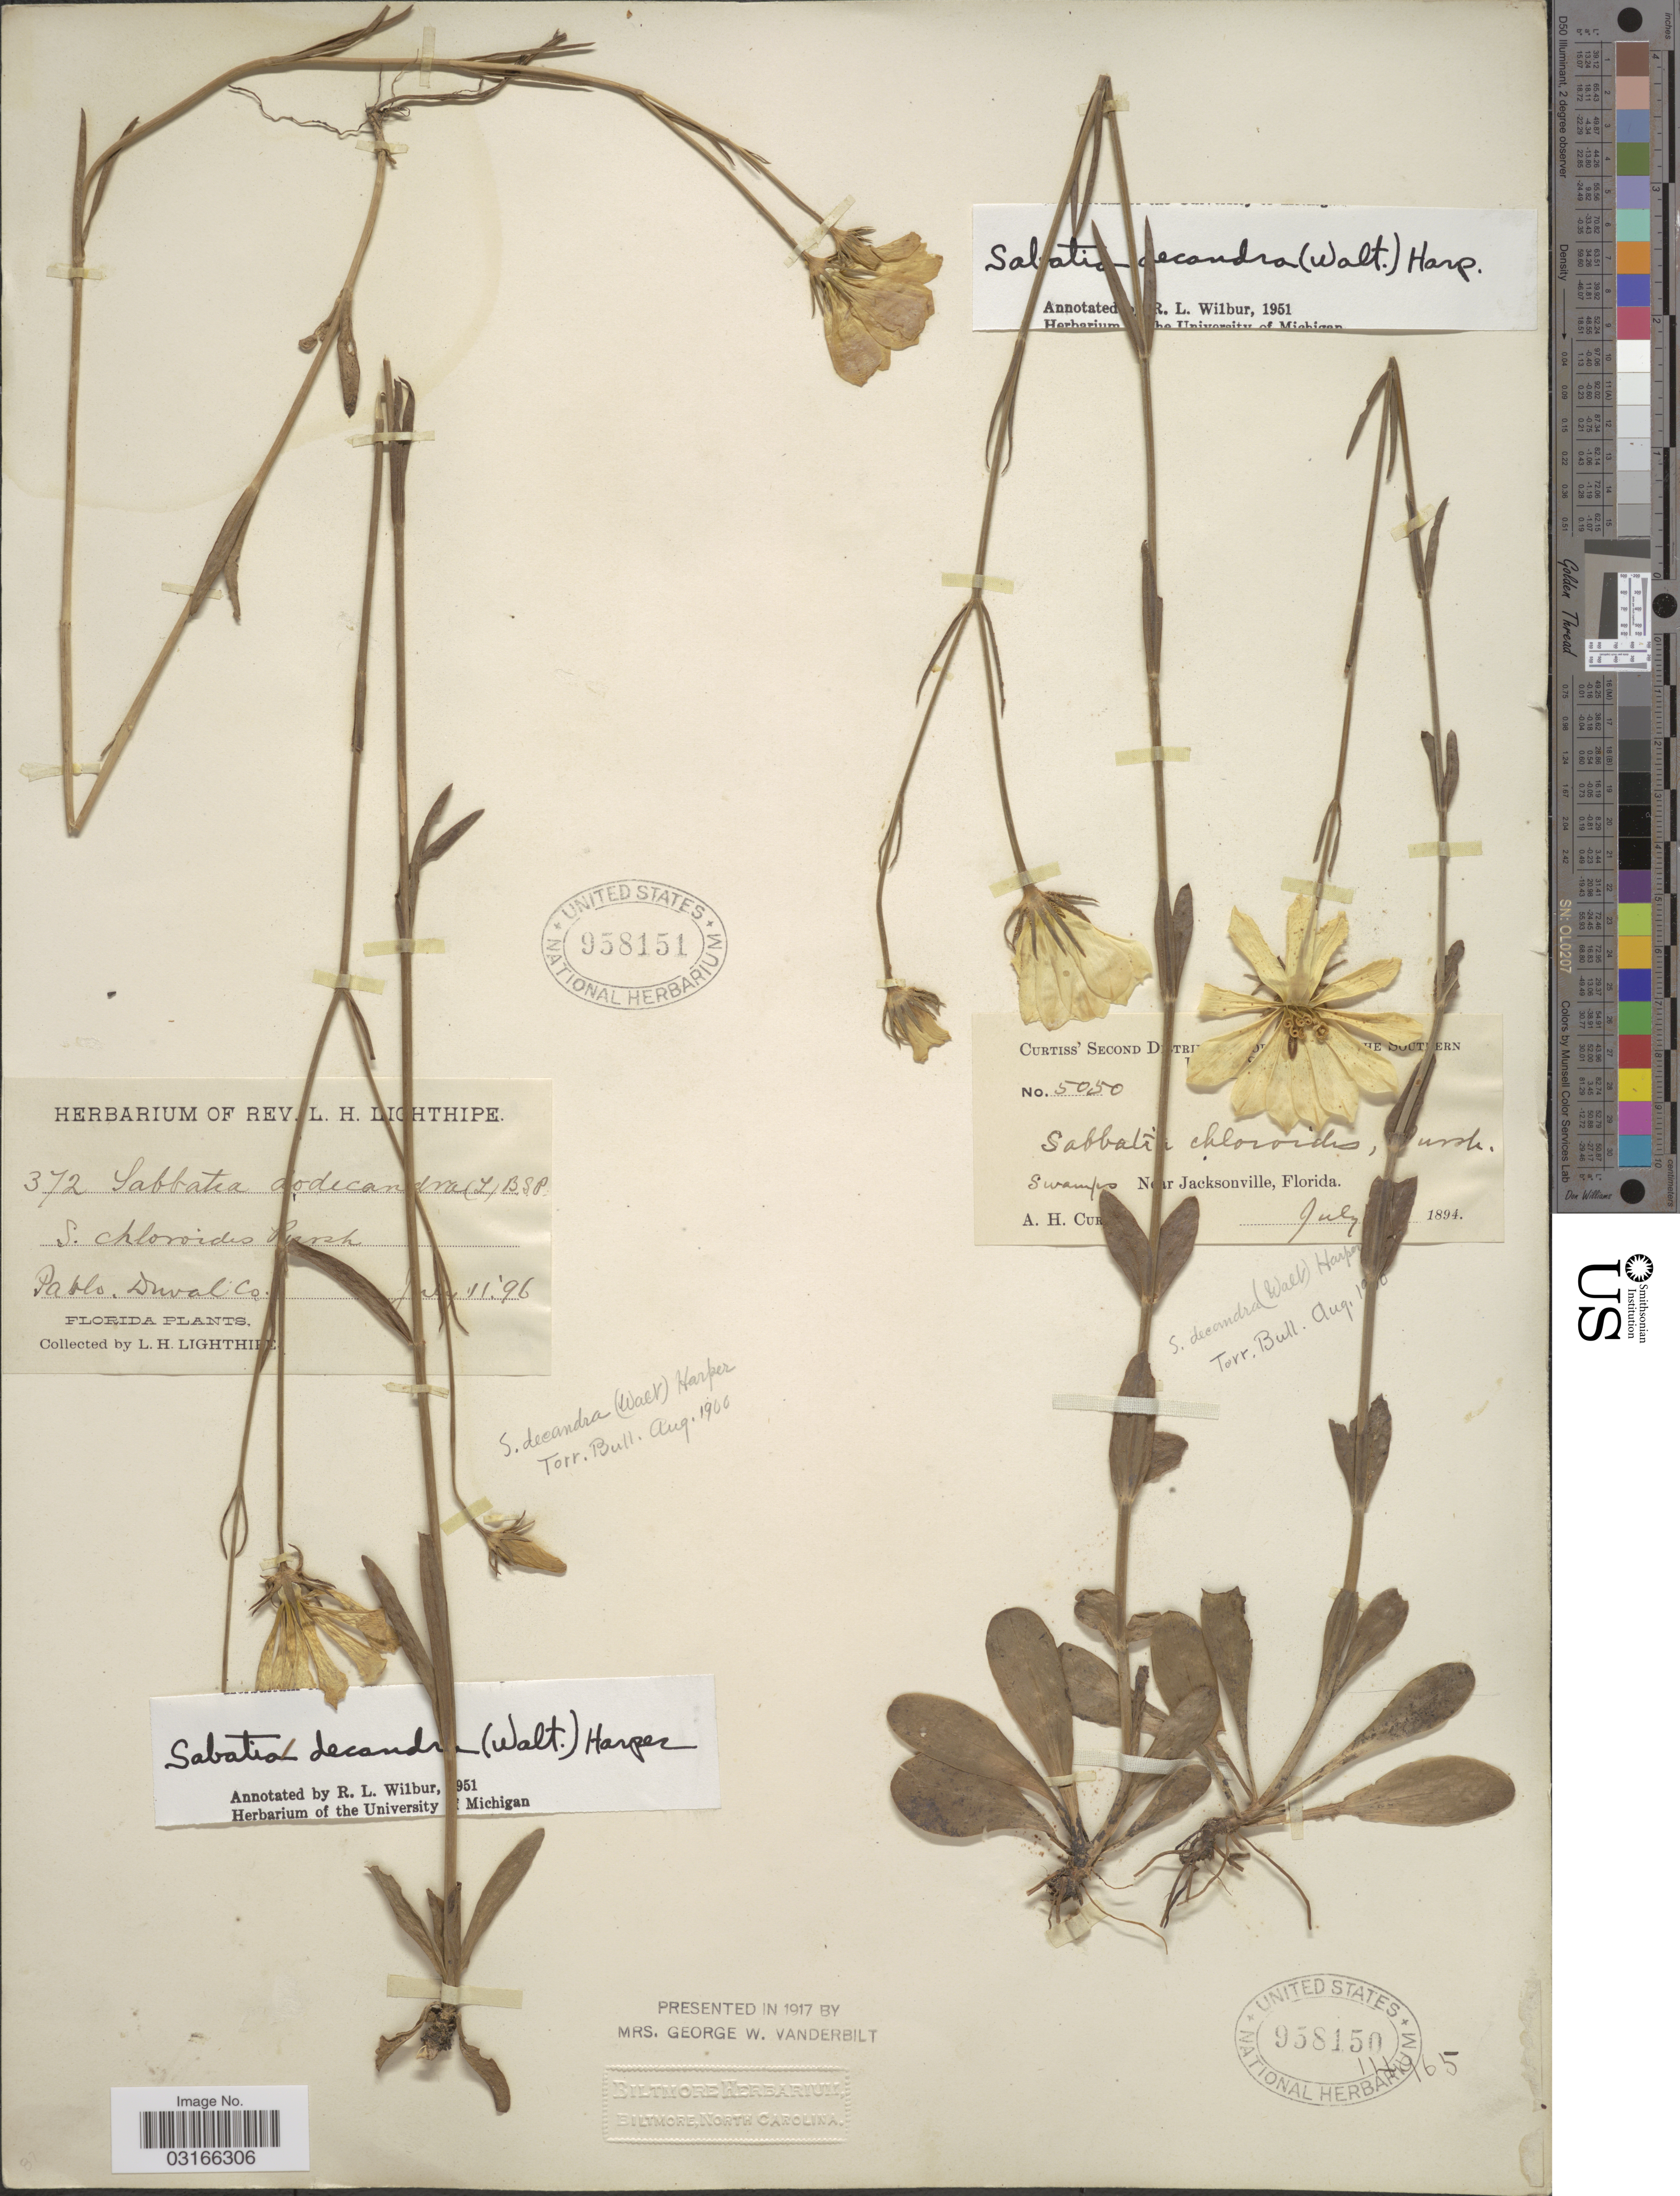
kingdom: Plantae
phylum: Tracheophyta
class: Magnoliopsida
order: Gentianales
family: Gentianaceae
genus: Sabatia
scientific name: Sabatia decandra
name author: (Walter)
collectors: L. H. Lighthipe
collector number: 372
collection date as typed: Transcribed d/m/y: 11/7/96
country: United States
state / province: Florida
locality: Pablo. Duval Co.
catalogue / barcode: US 958151-2